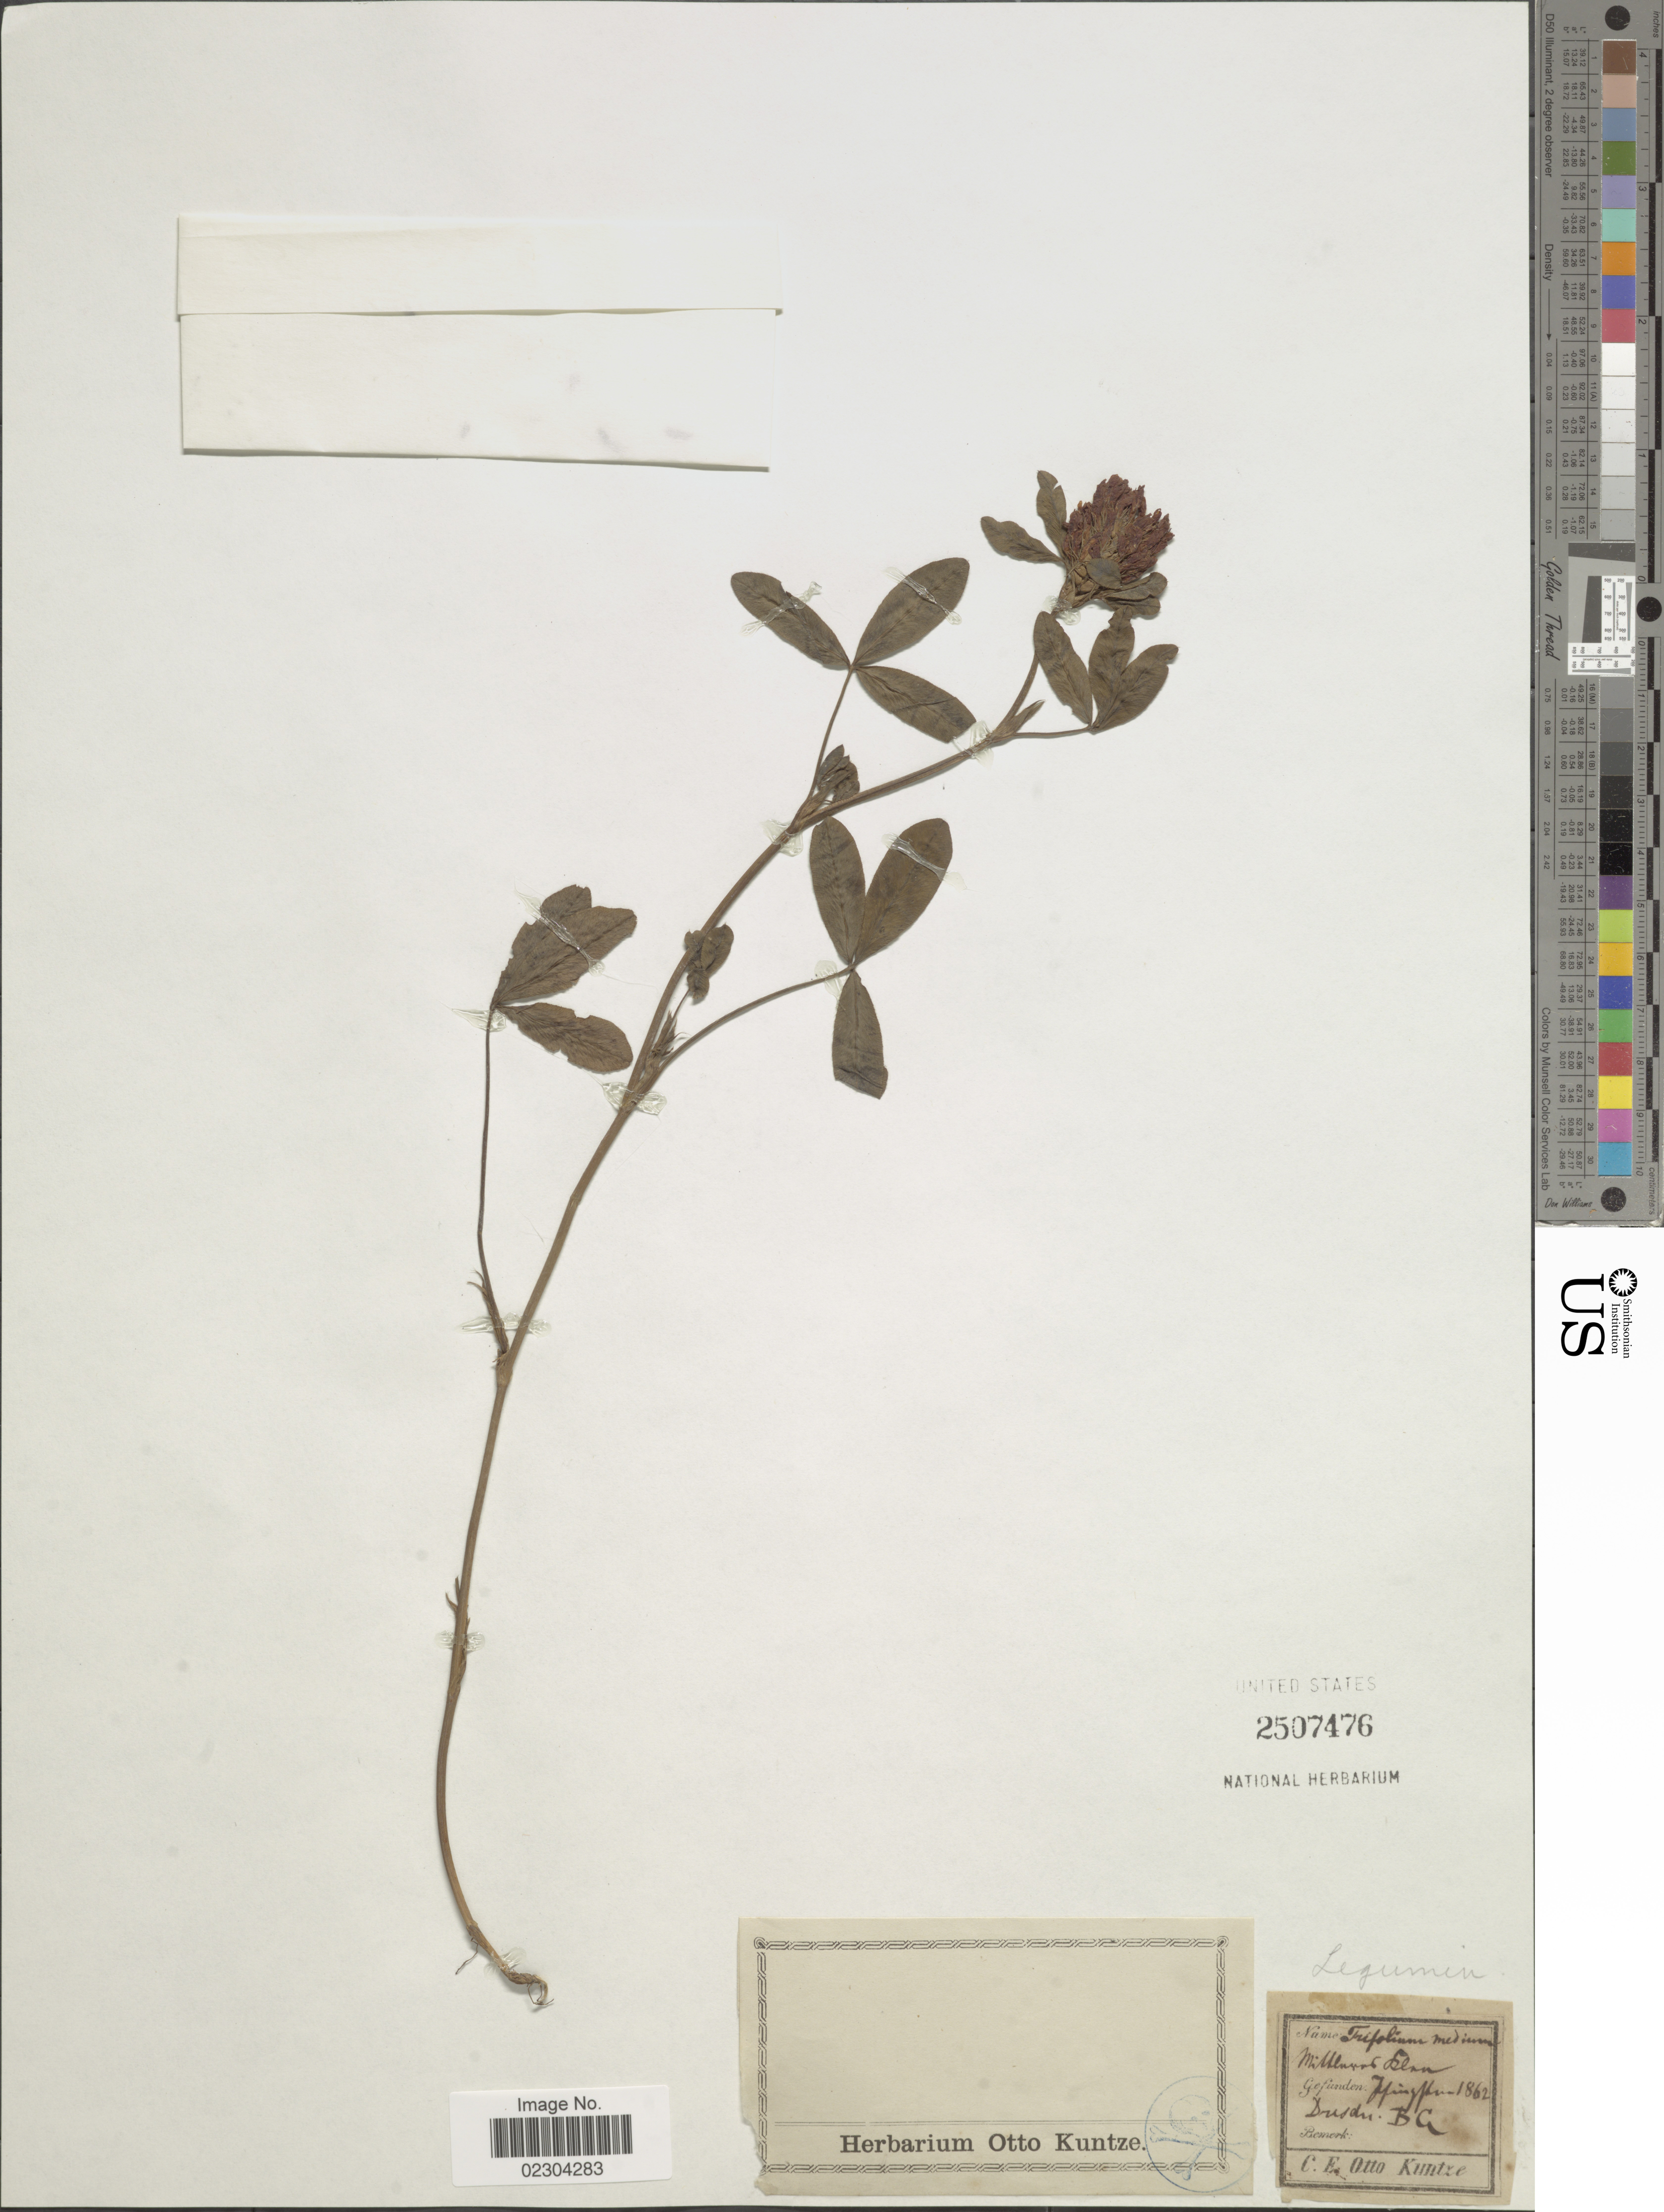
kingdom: Plantae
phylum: Tracheophyta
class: Magnoliopsida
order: Fabales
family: Fabaceae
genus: Trifolium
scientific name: Trifolium medium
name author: L.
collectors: C.E.O. Kuntze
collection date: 1862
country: Germany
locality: Dresden, [illegible text]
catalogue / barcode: US 2507476